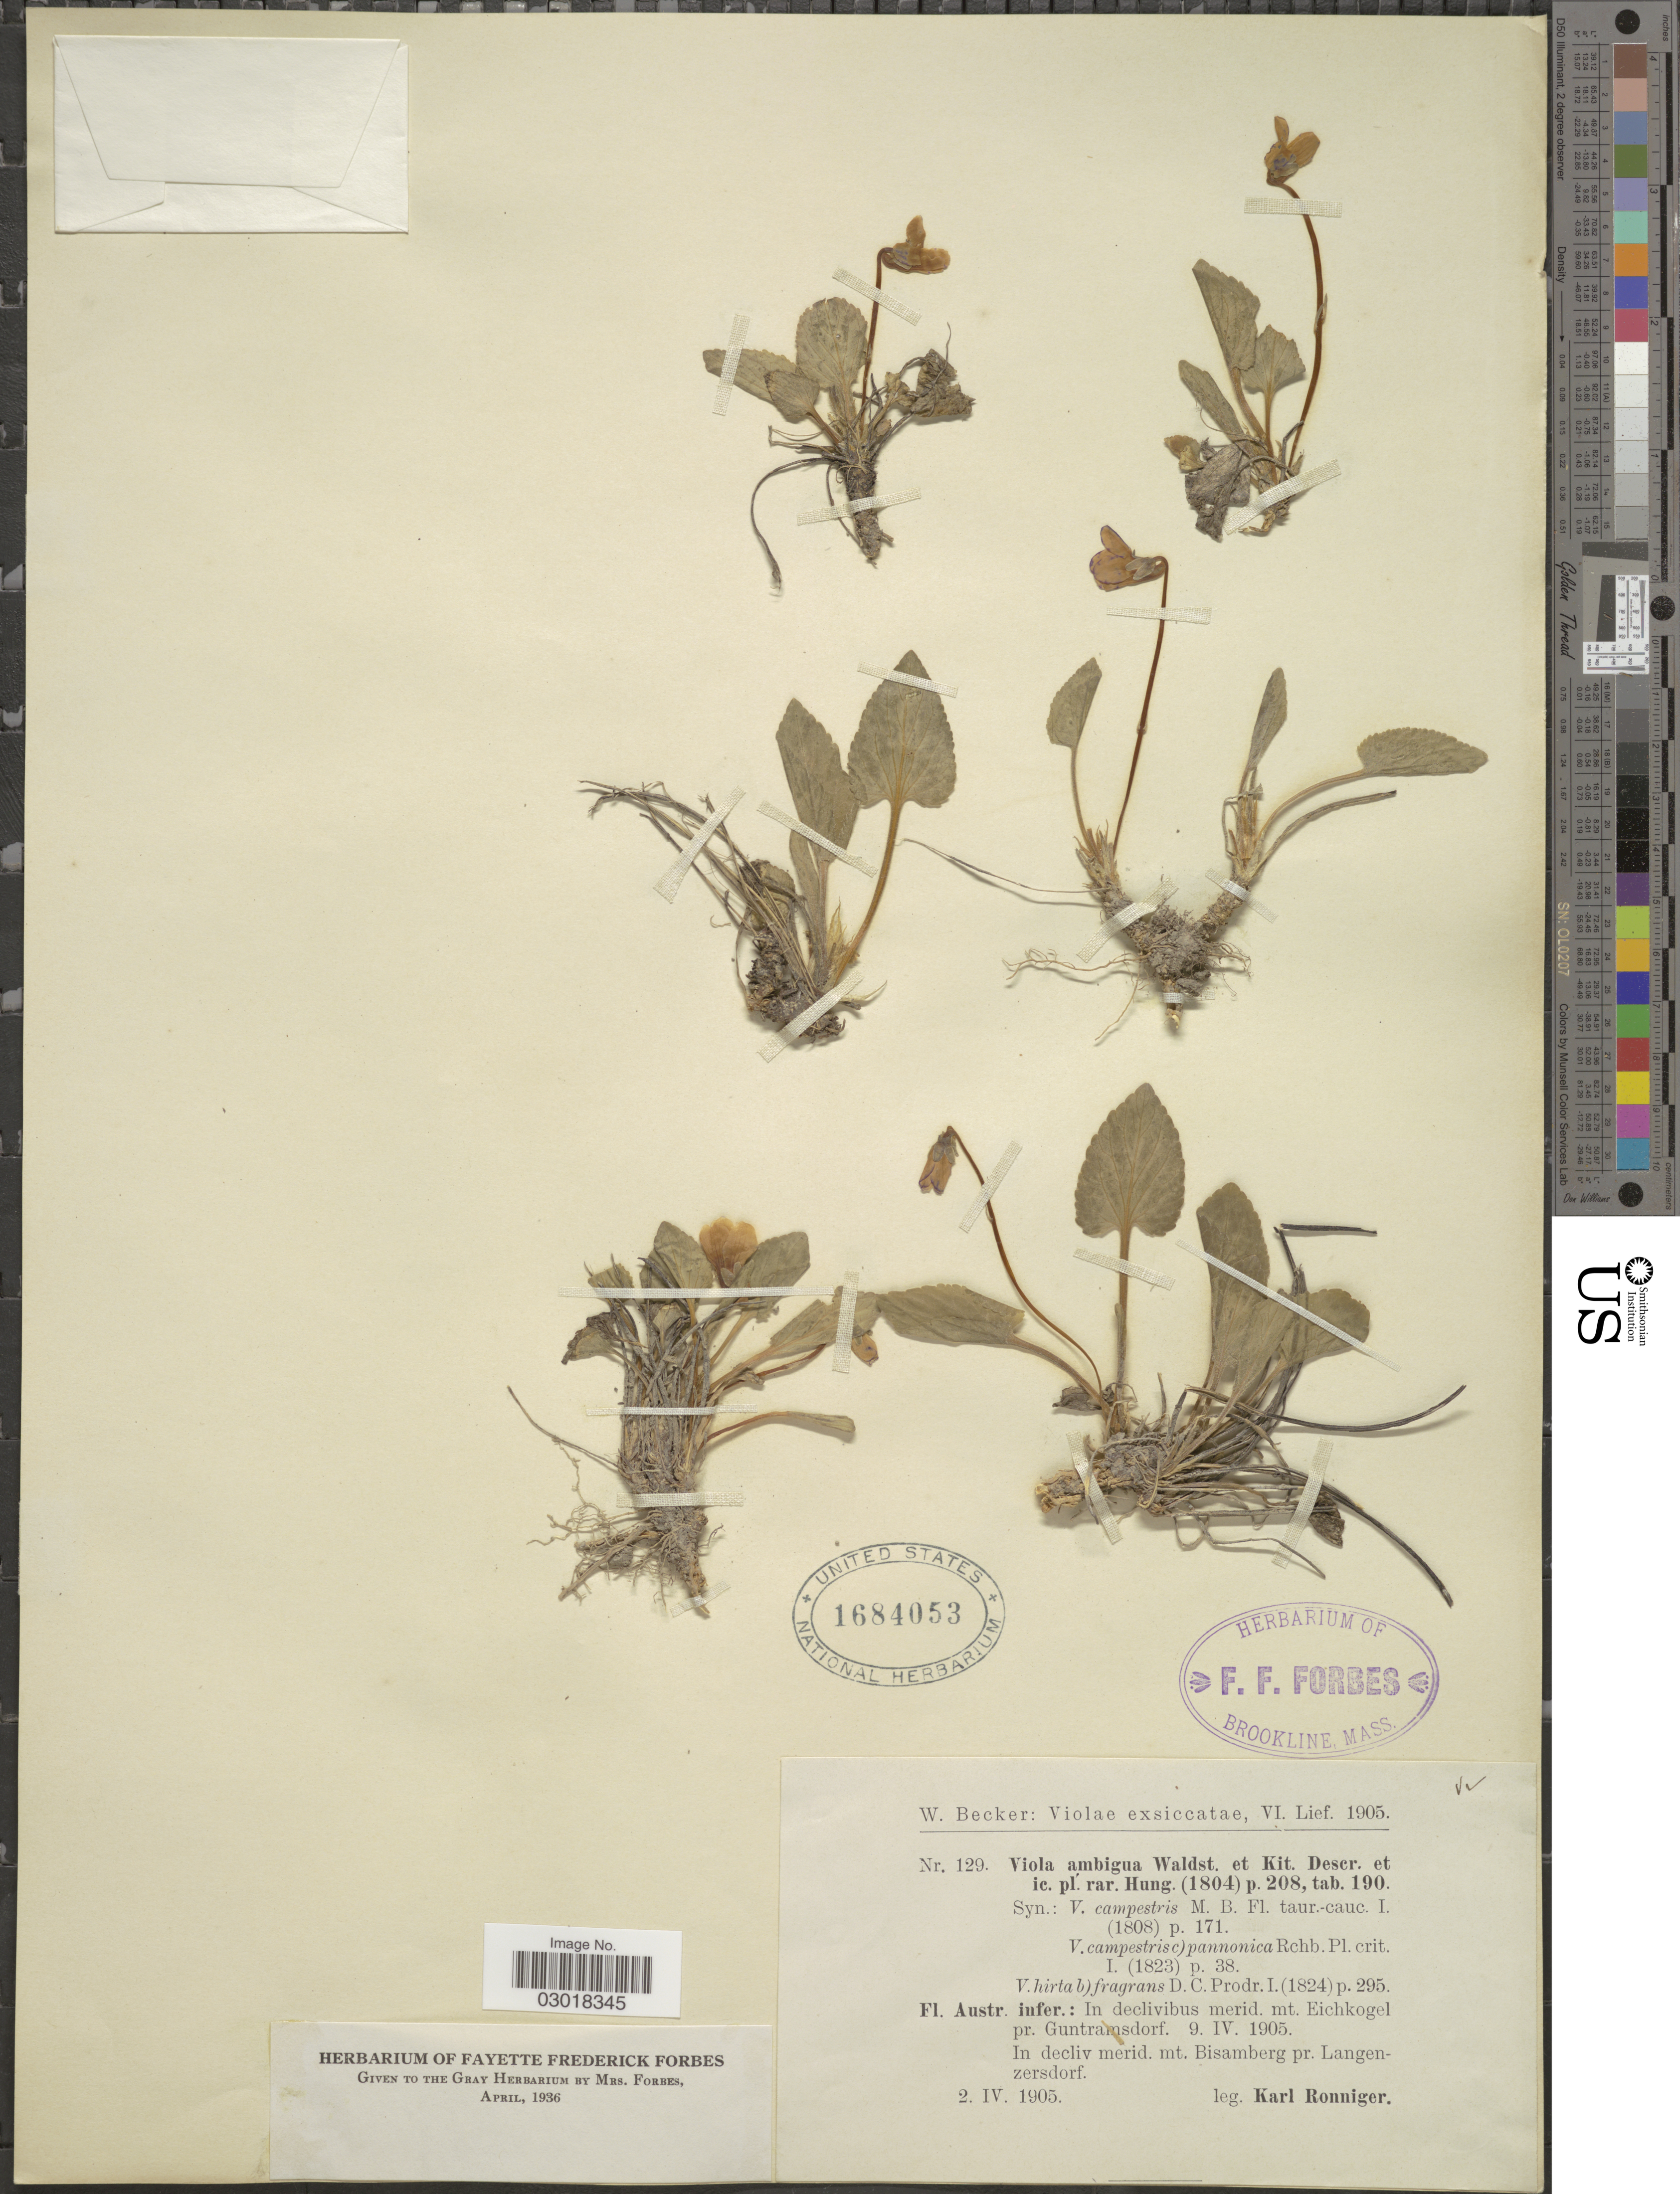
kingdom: Plantae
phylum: Tracheophyta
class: Magnoliopsida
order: Malpighiales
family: Violaceae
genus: Viola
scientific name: Viola ambigua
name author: Waldst.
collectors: K. Ronniger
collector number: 129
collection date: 1905-04-02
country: Austria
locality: Austr. infer.: In declivibus merid. mt. Eichkogel pr. Guntramsdorf. In decliv merid. mt. Bisamberg pr. Langenzersdorf.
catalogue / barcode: US 1684053